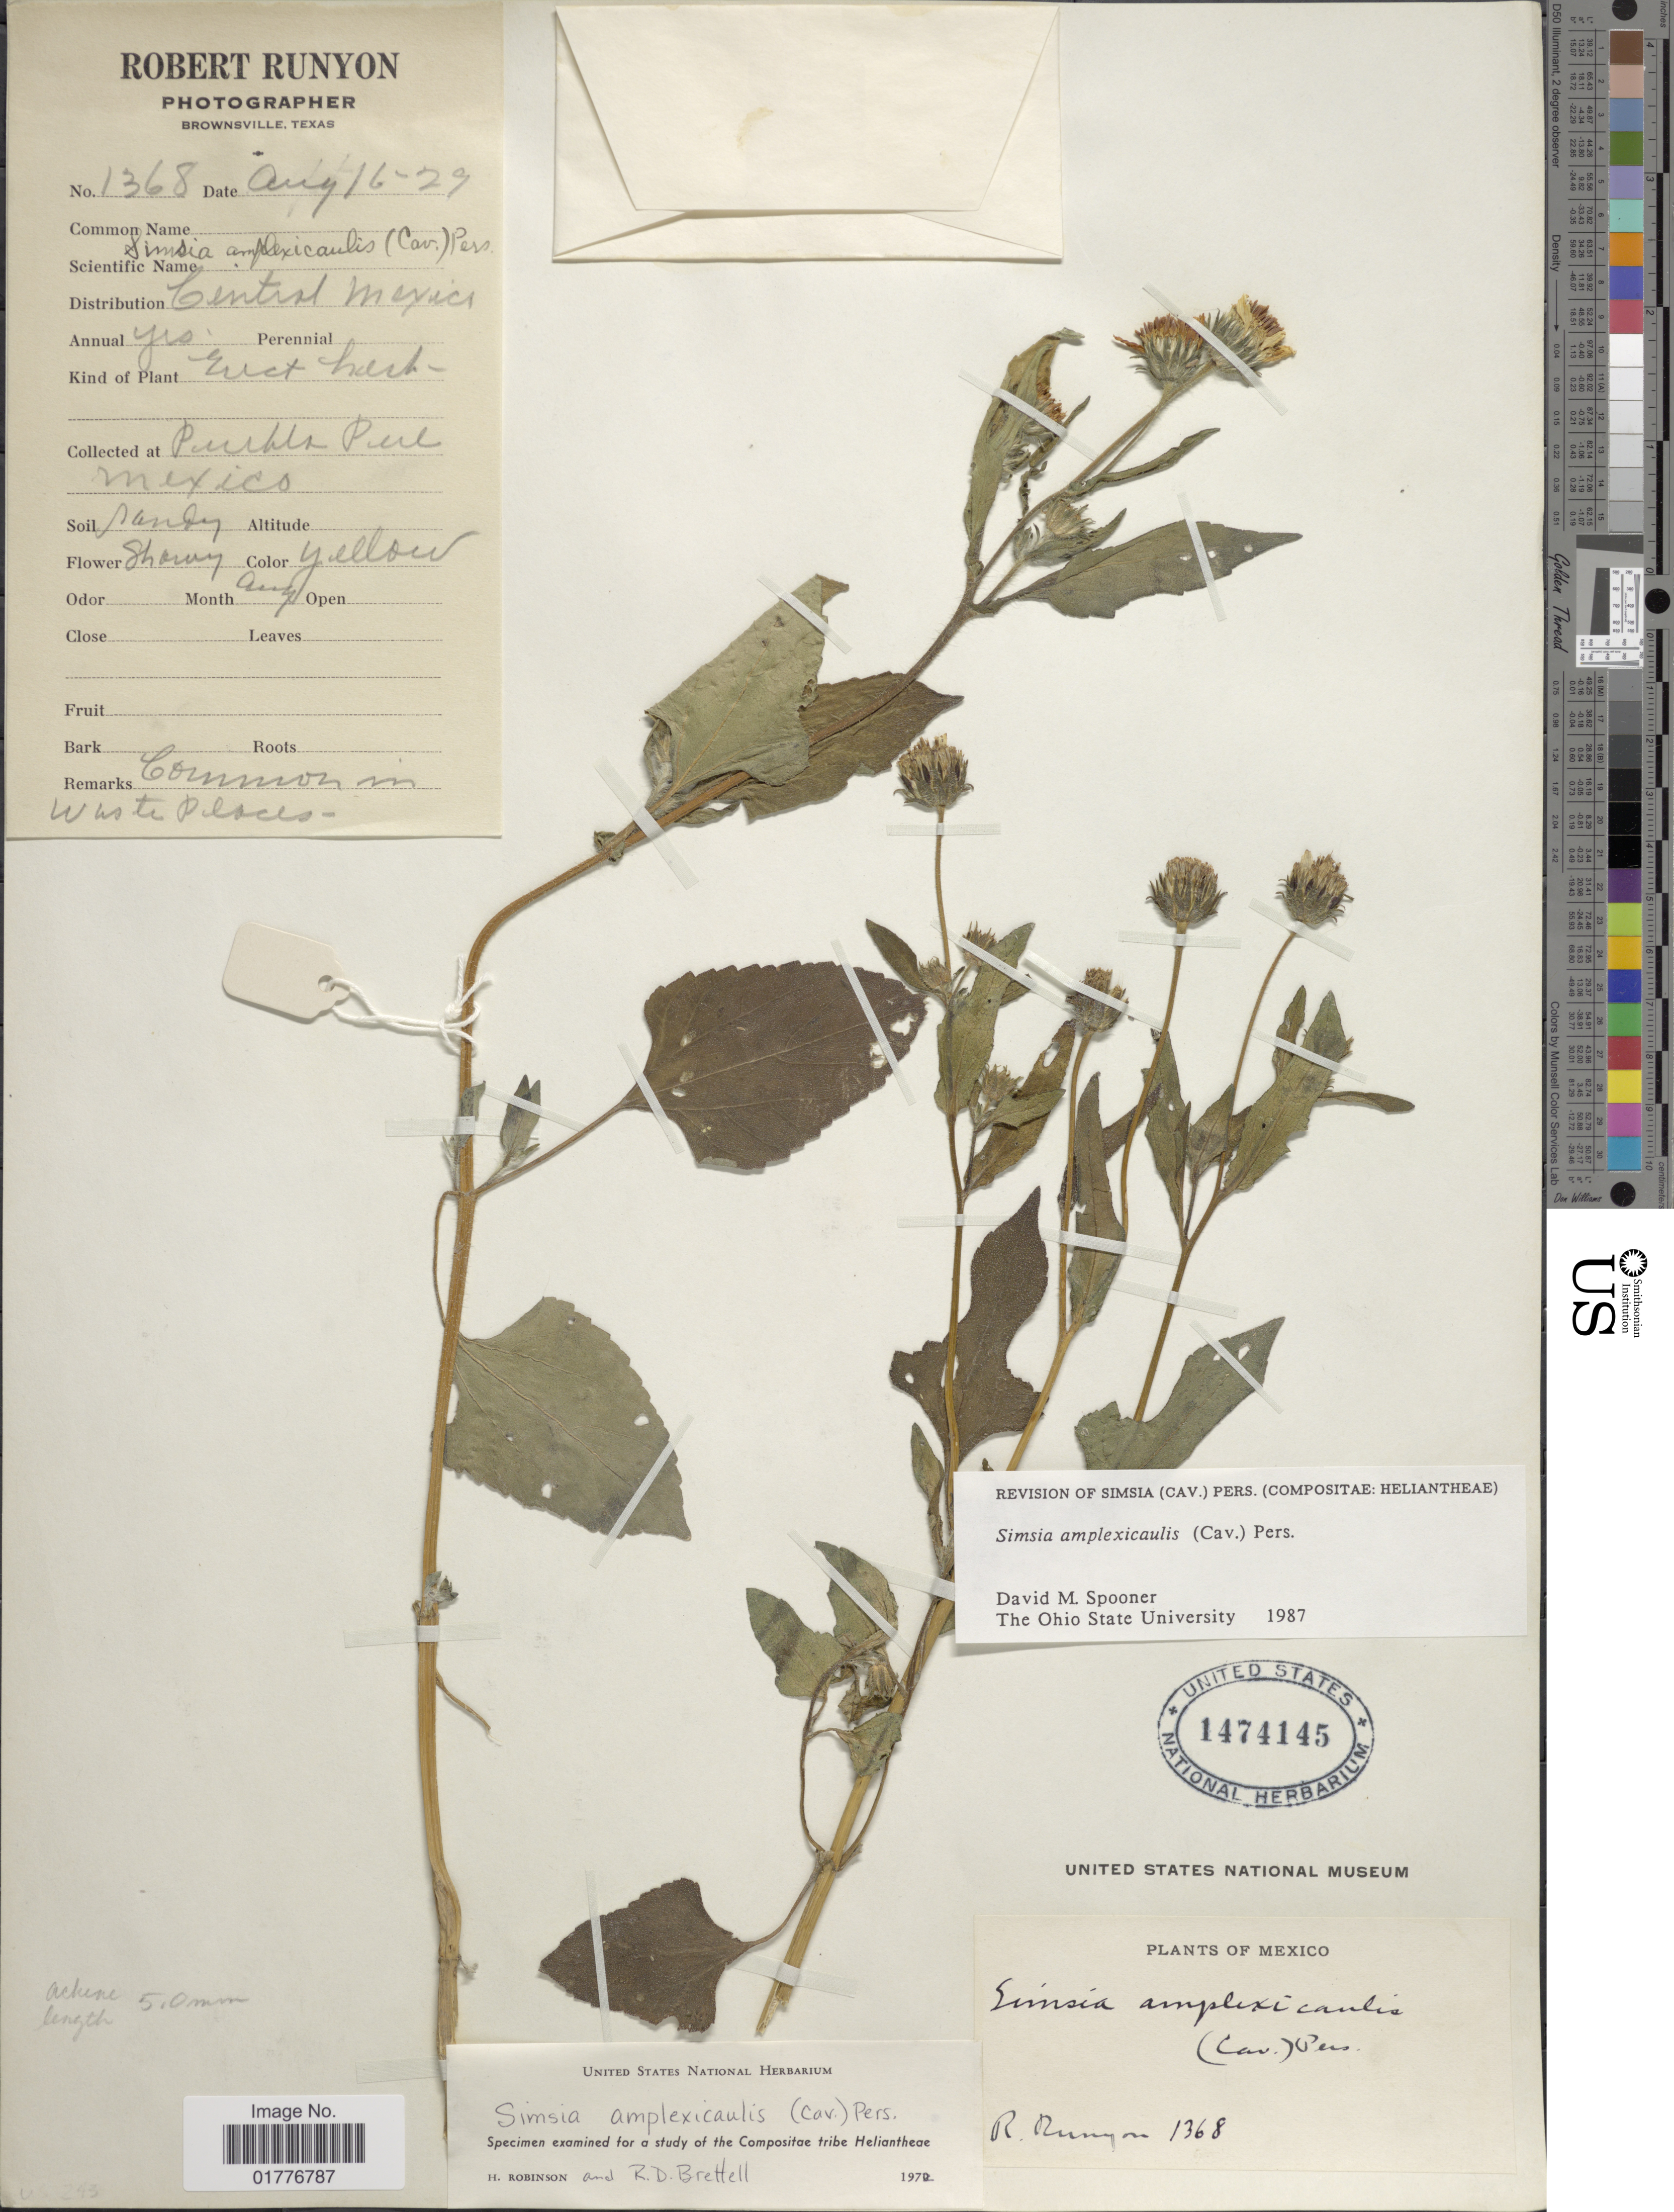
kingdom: Plantae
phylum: Tracheophyta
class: Magnoliopsida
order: Asterales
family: Asteraceae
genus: Simsia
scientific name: Simsia amplexicaulis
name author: (Cav.) Pers.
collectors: R. Runyon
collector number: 1368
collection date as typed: Transcribed d/m/y: 16/8/29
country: Mexico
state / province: Puebla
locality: Pue. Mexico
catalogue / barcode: US 1474145